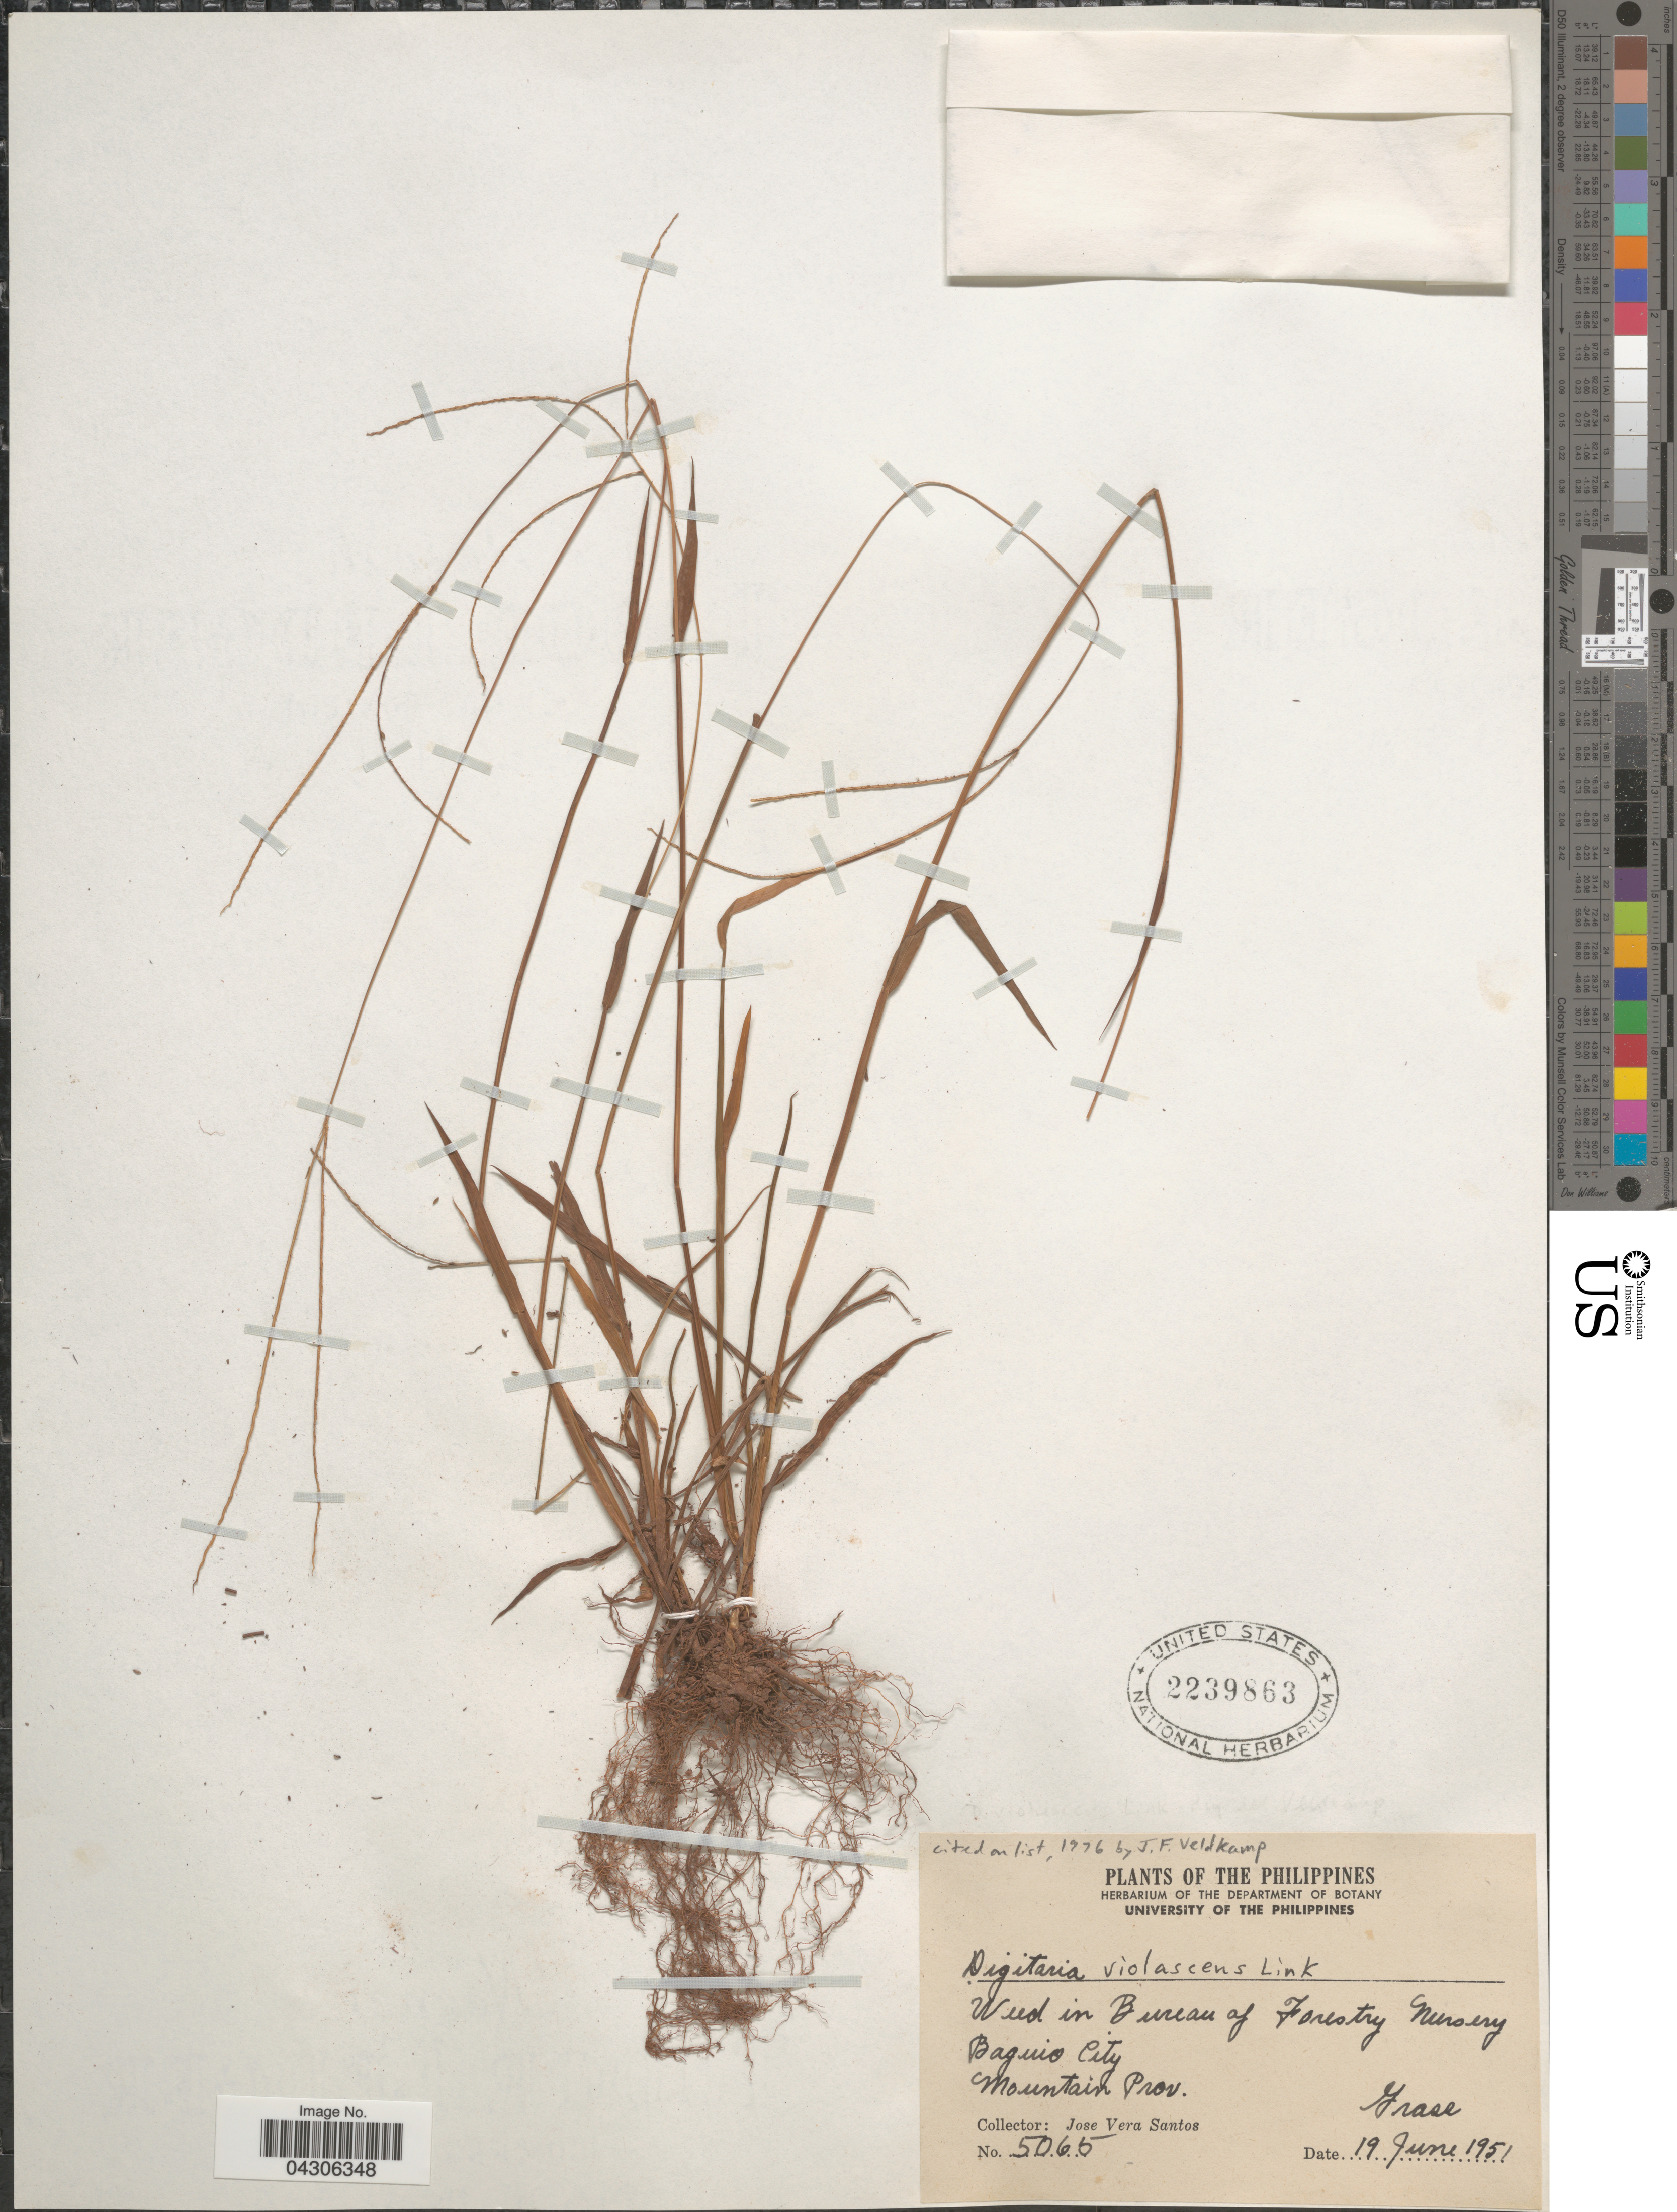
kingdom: Plantae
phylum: Tracheophyta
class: Liliopsida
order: Poales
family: Poaceae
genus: Digitaria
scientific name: Digitaria violascens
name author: Link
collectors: J. Vera Santos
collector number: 5065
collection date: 1951-06-19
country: Philippines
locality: Weed in Bureau of Forestry Nursery. Baguio City. Mountain Prov.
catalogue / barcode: US 2239863